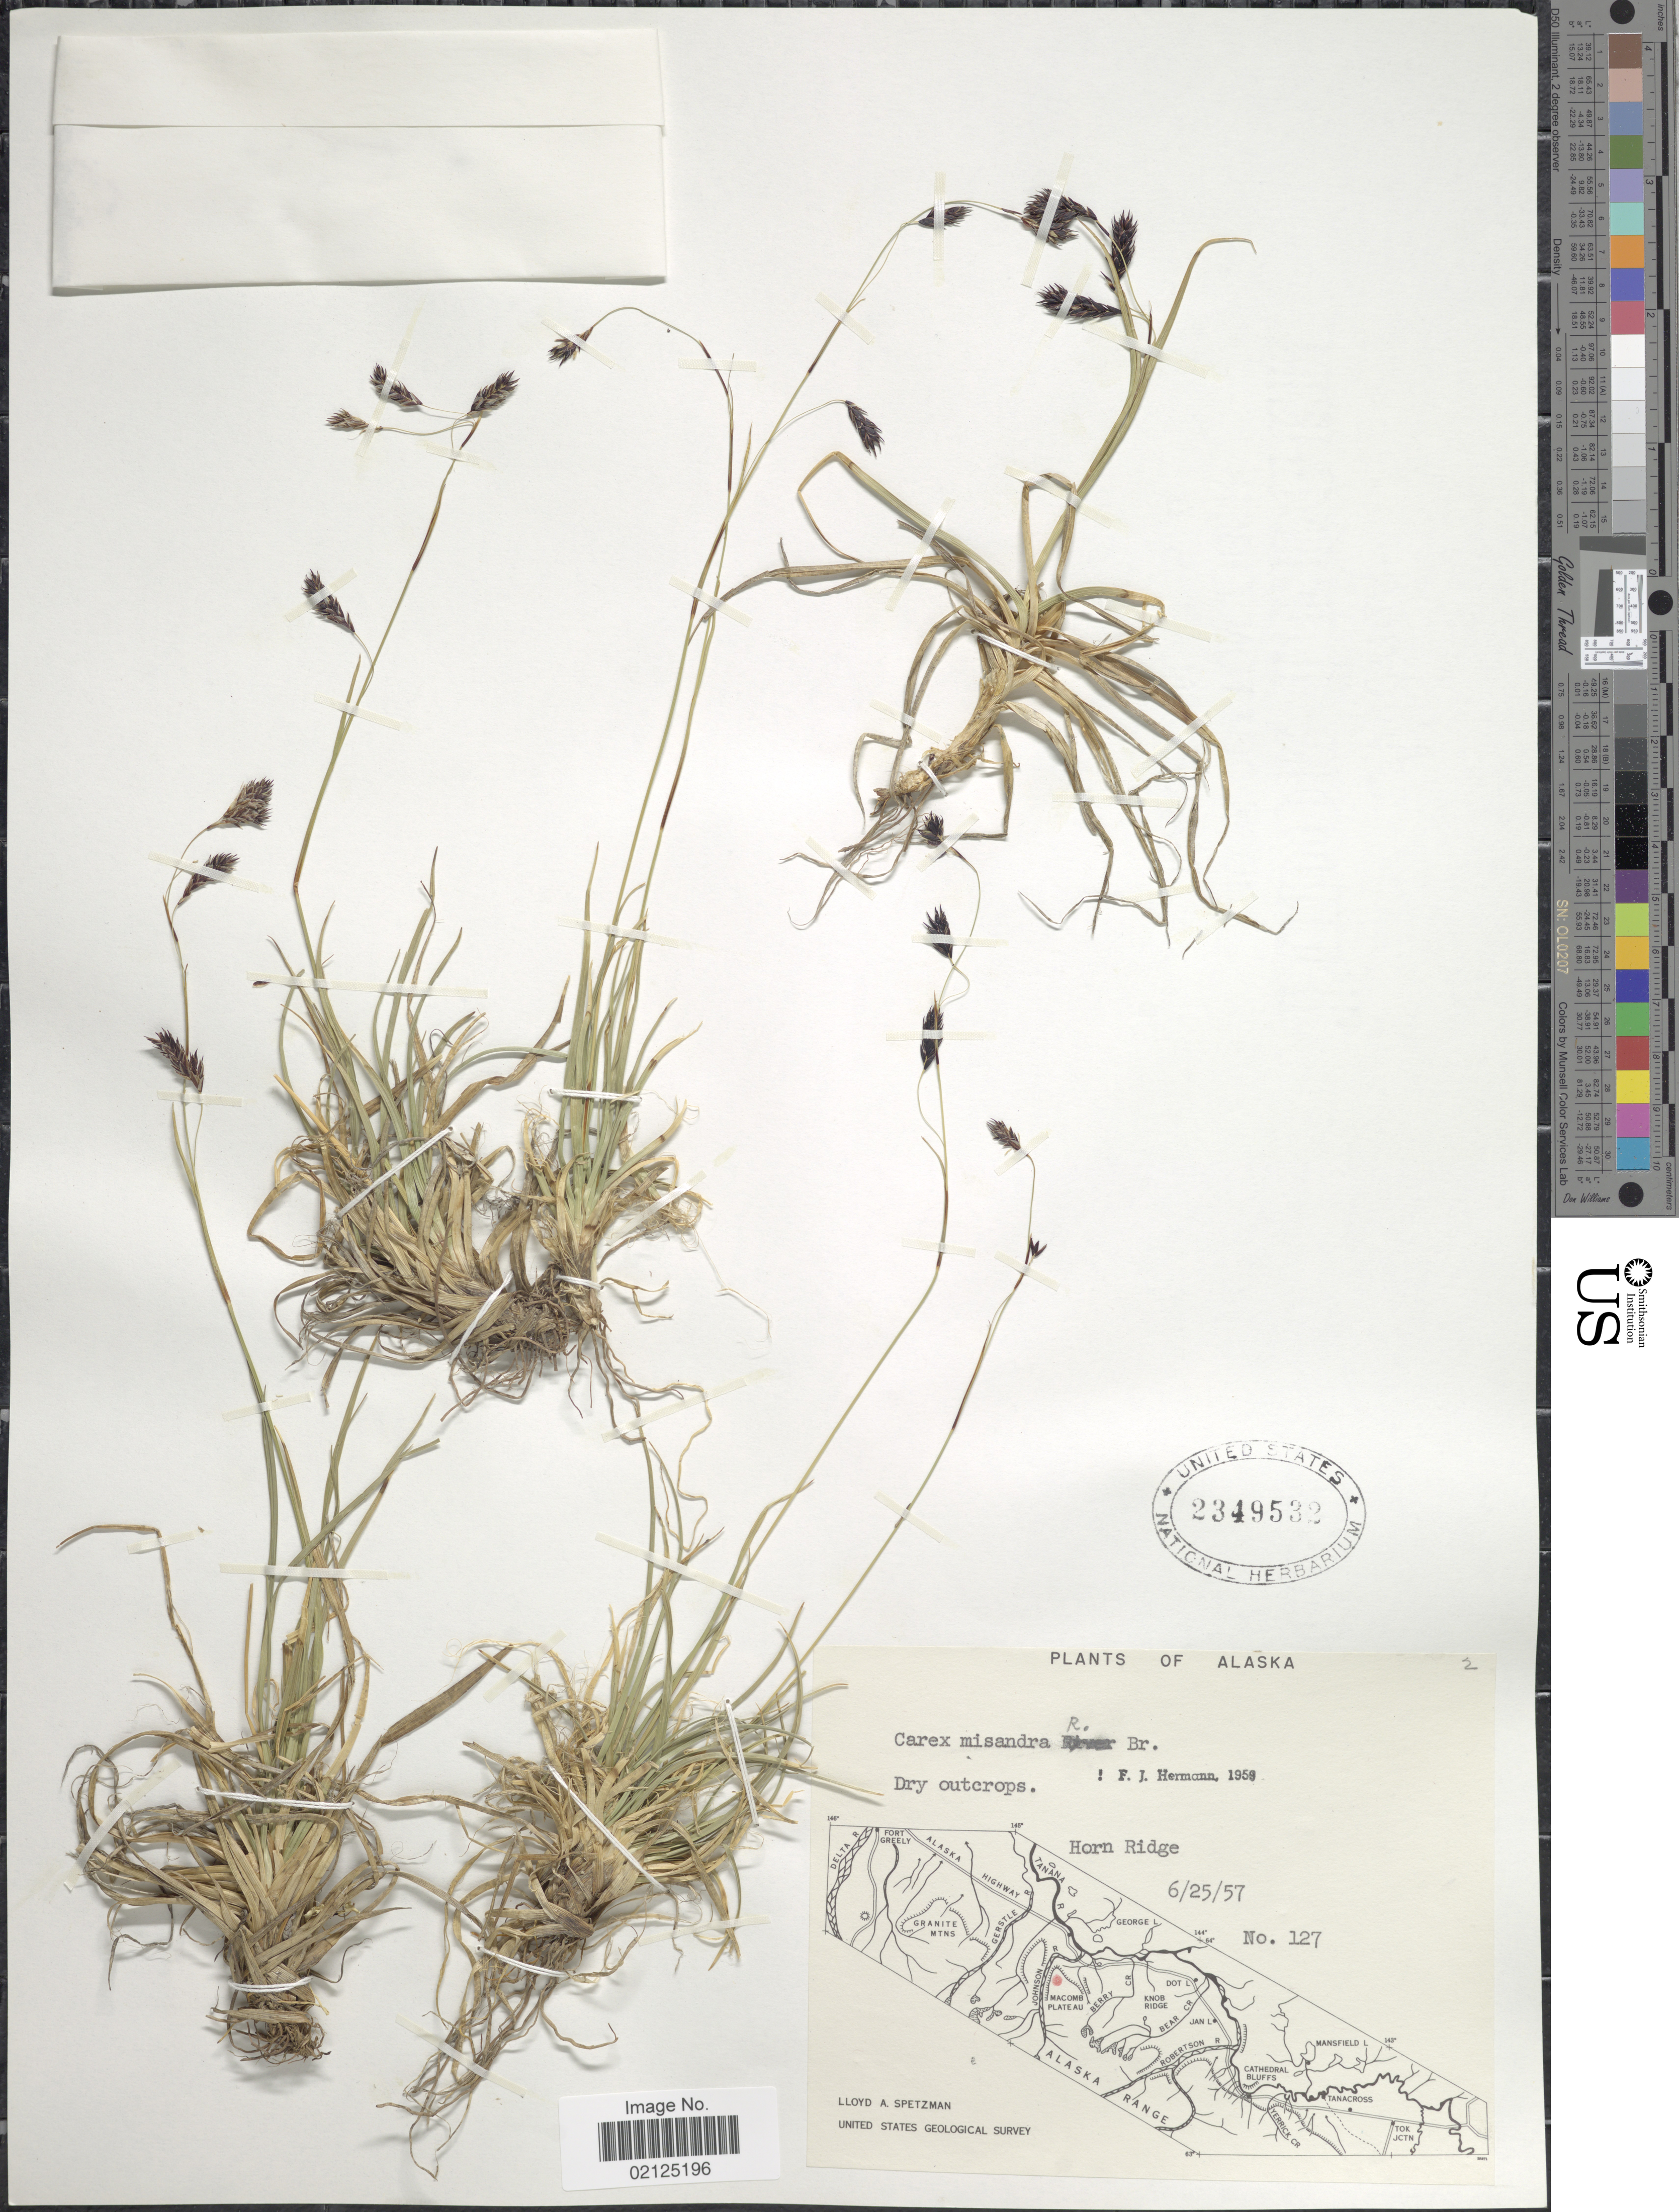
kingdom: Plantae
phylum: Tracheophyta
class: Liliopsida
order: Poales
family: Cyperaceae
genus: Carex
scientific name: Carex fuliginosa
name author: Schkuhr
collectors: L. Spetzman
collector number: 127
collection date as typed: Transcribed d/m/y: 25/6/57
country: United States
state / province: Alaska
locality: Dry outcrops, Horn Ridge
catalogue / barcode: US 2349532